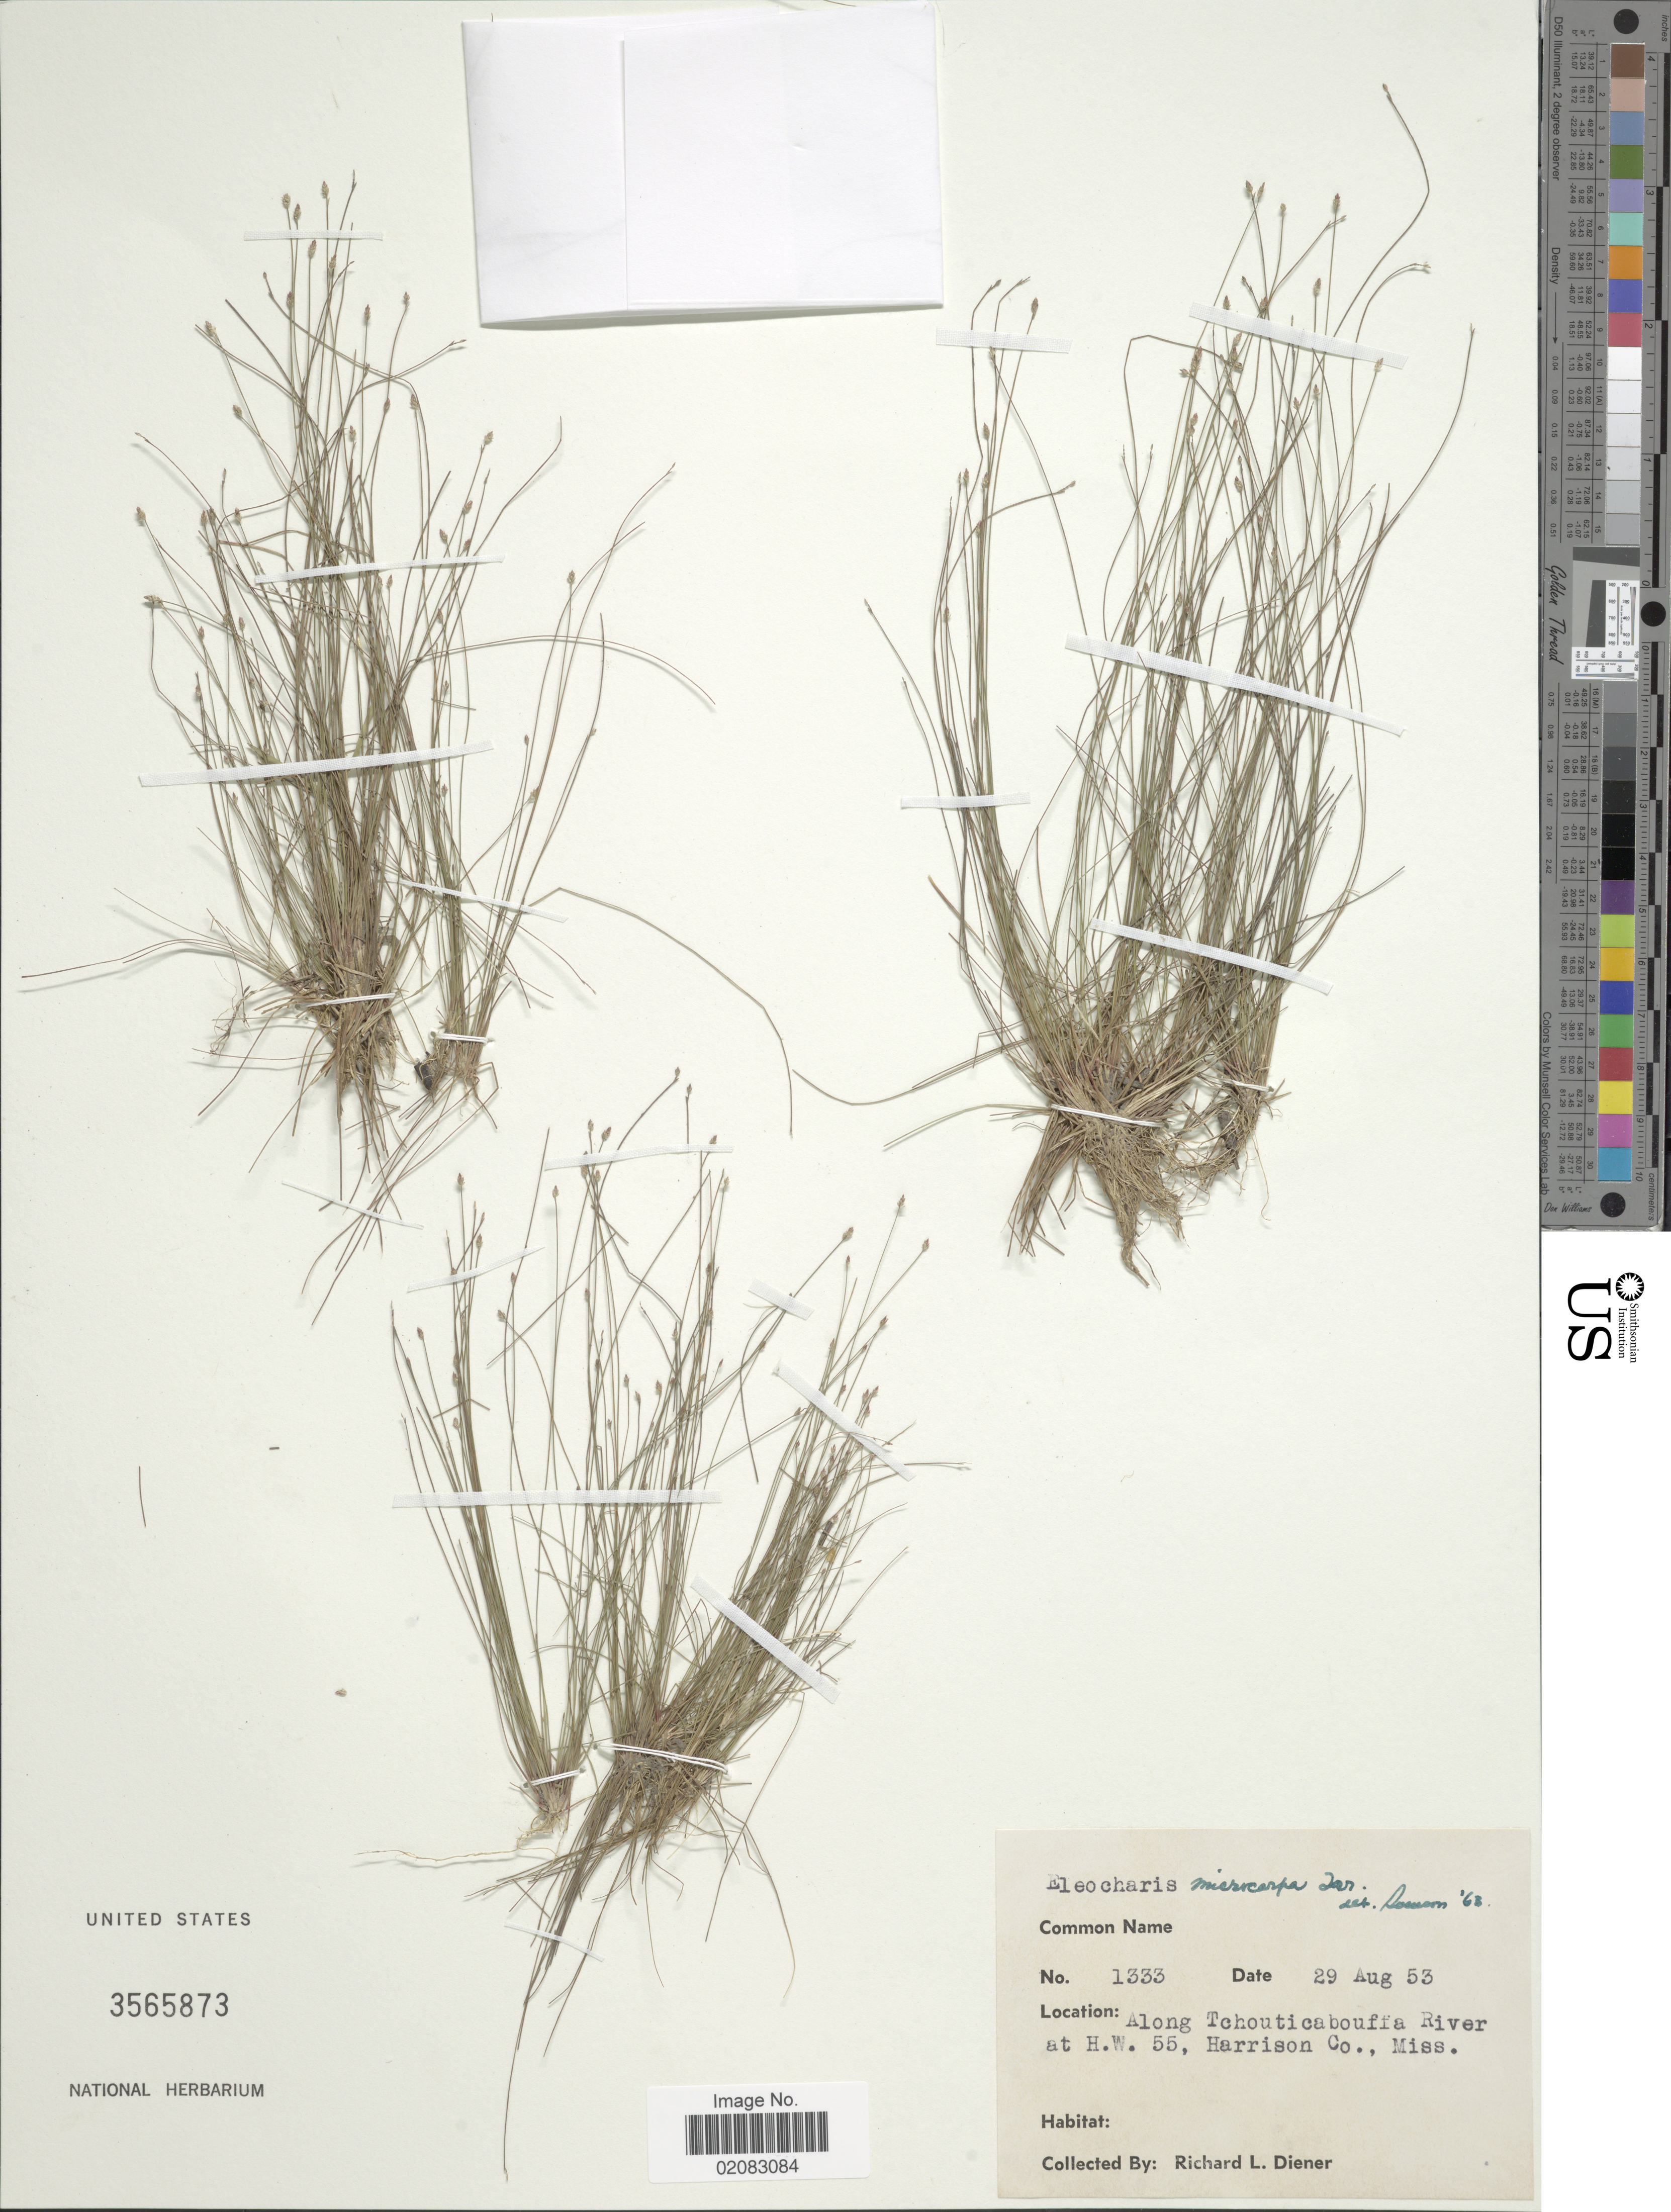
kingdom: Plantae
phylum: Tracheophyta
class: Liliopsida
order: Poales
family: Cyperaceae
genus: Eleocharis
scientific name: Eleocharis microcarpa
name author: Torr.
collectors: R. Diener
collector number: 1333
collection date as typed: Transcribed d/m/y: 29/8/53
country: United States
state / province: Mississippi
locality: Along Tchouticabouffa River at H.W. 55, Harrison Co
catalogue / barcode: US 3565873